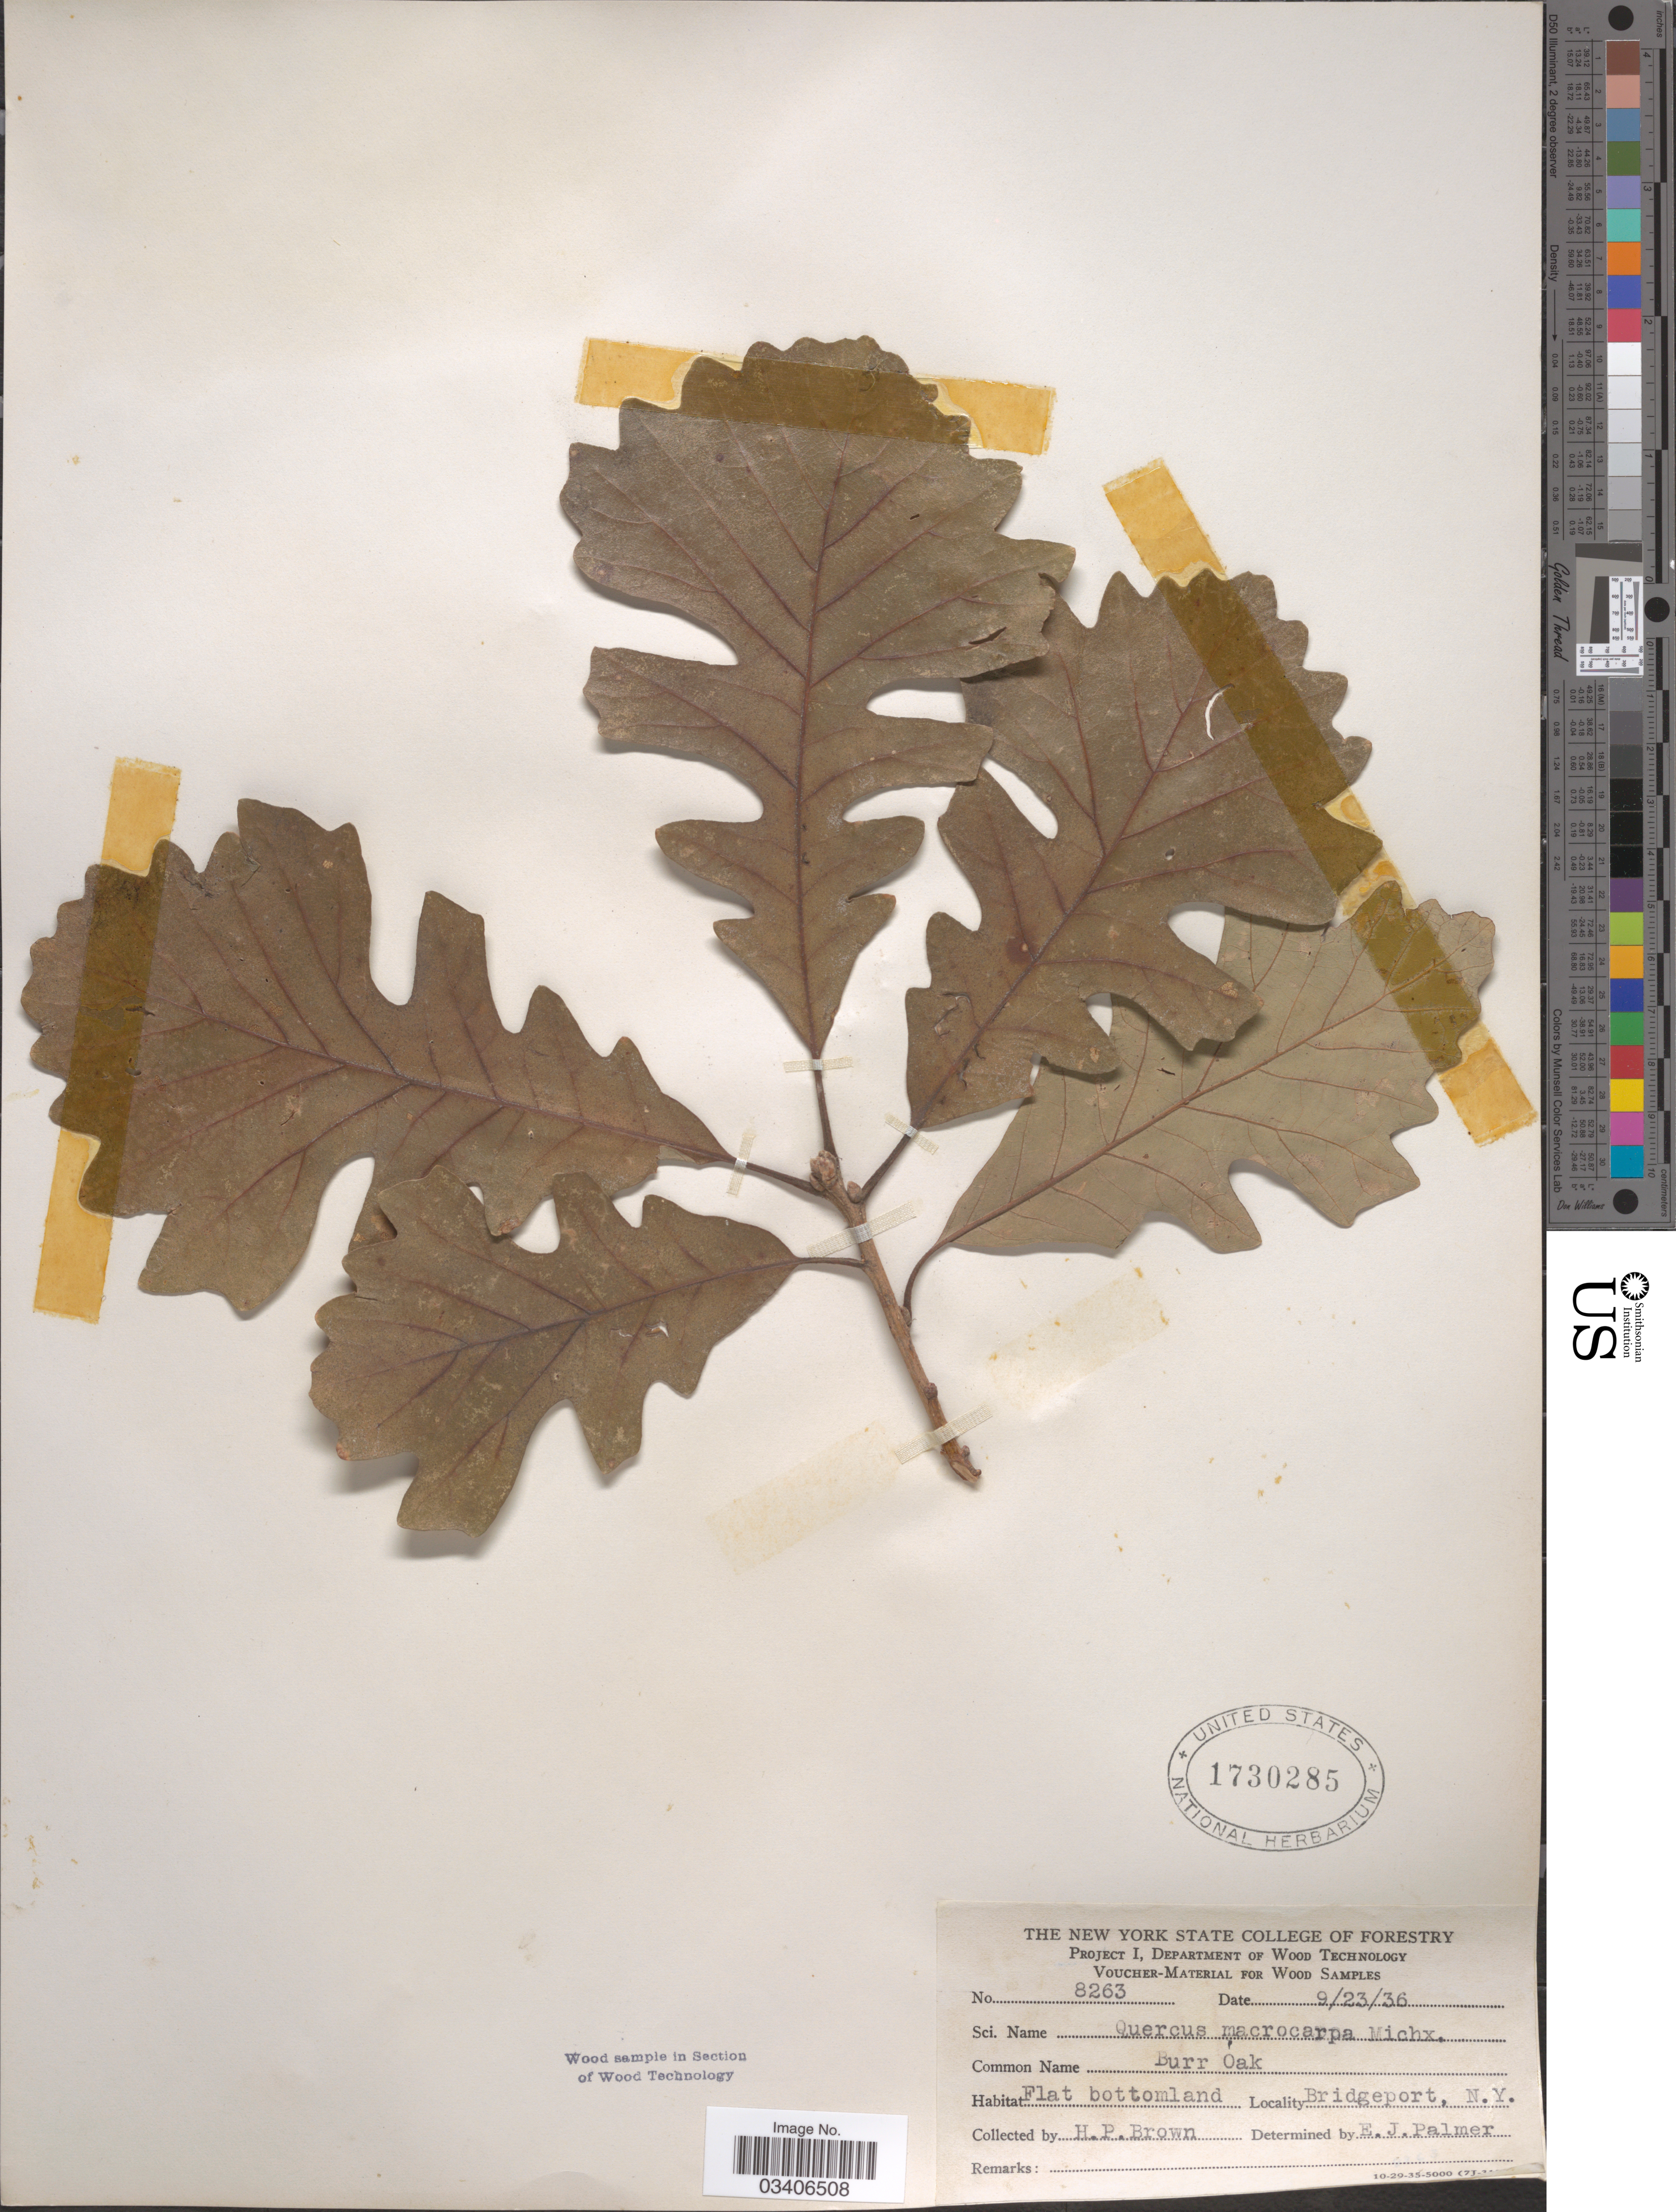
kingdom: Plantae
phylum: Tracheophyta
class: Magnoliopsida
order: Fagales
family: Fagaceae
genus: Quercus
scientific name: Quercus macrocarpa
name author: Michx.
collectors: H. P. Brown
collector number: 8263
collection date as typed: Transcribed d/m/y: 23/9/36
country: United States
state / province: New York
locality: Flat bottomland. Bridgeport.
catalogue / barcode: US 1730285